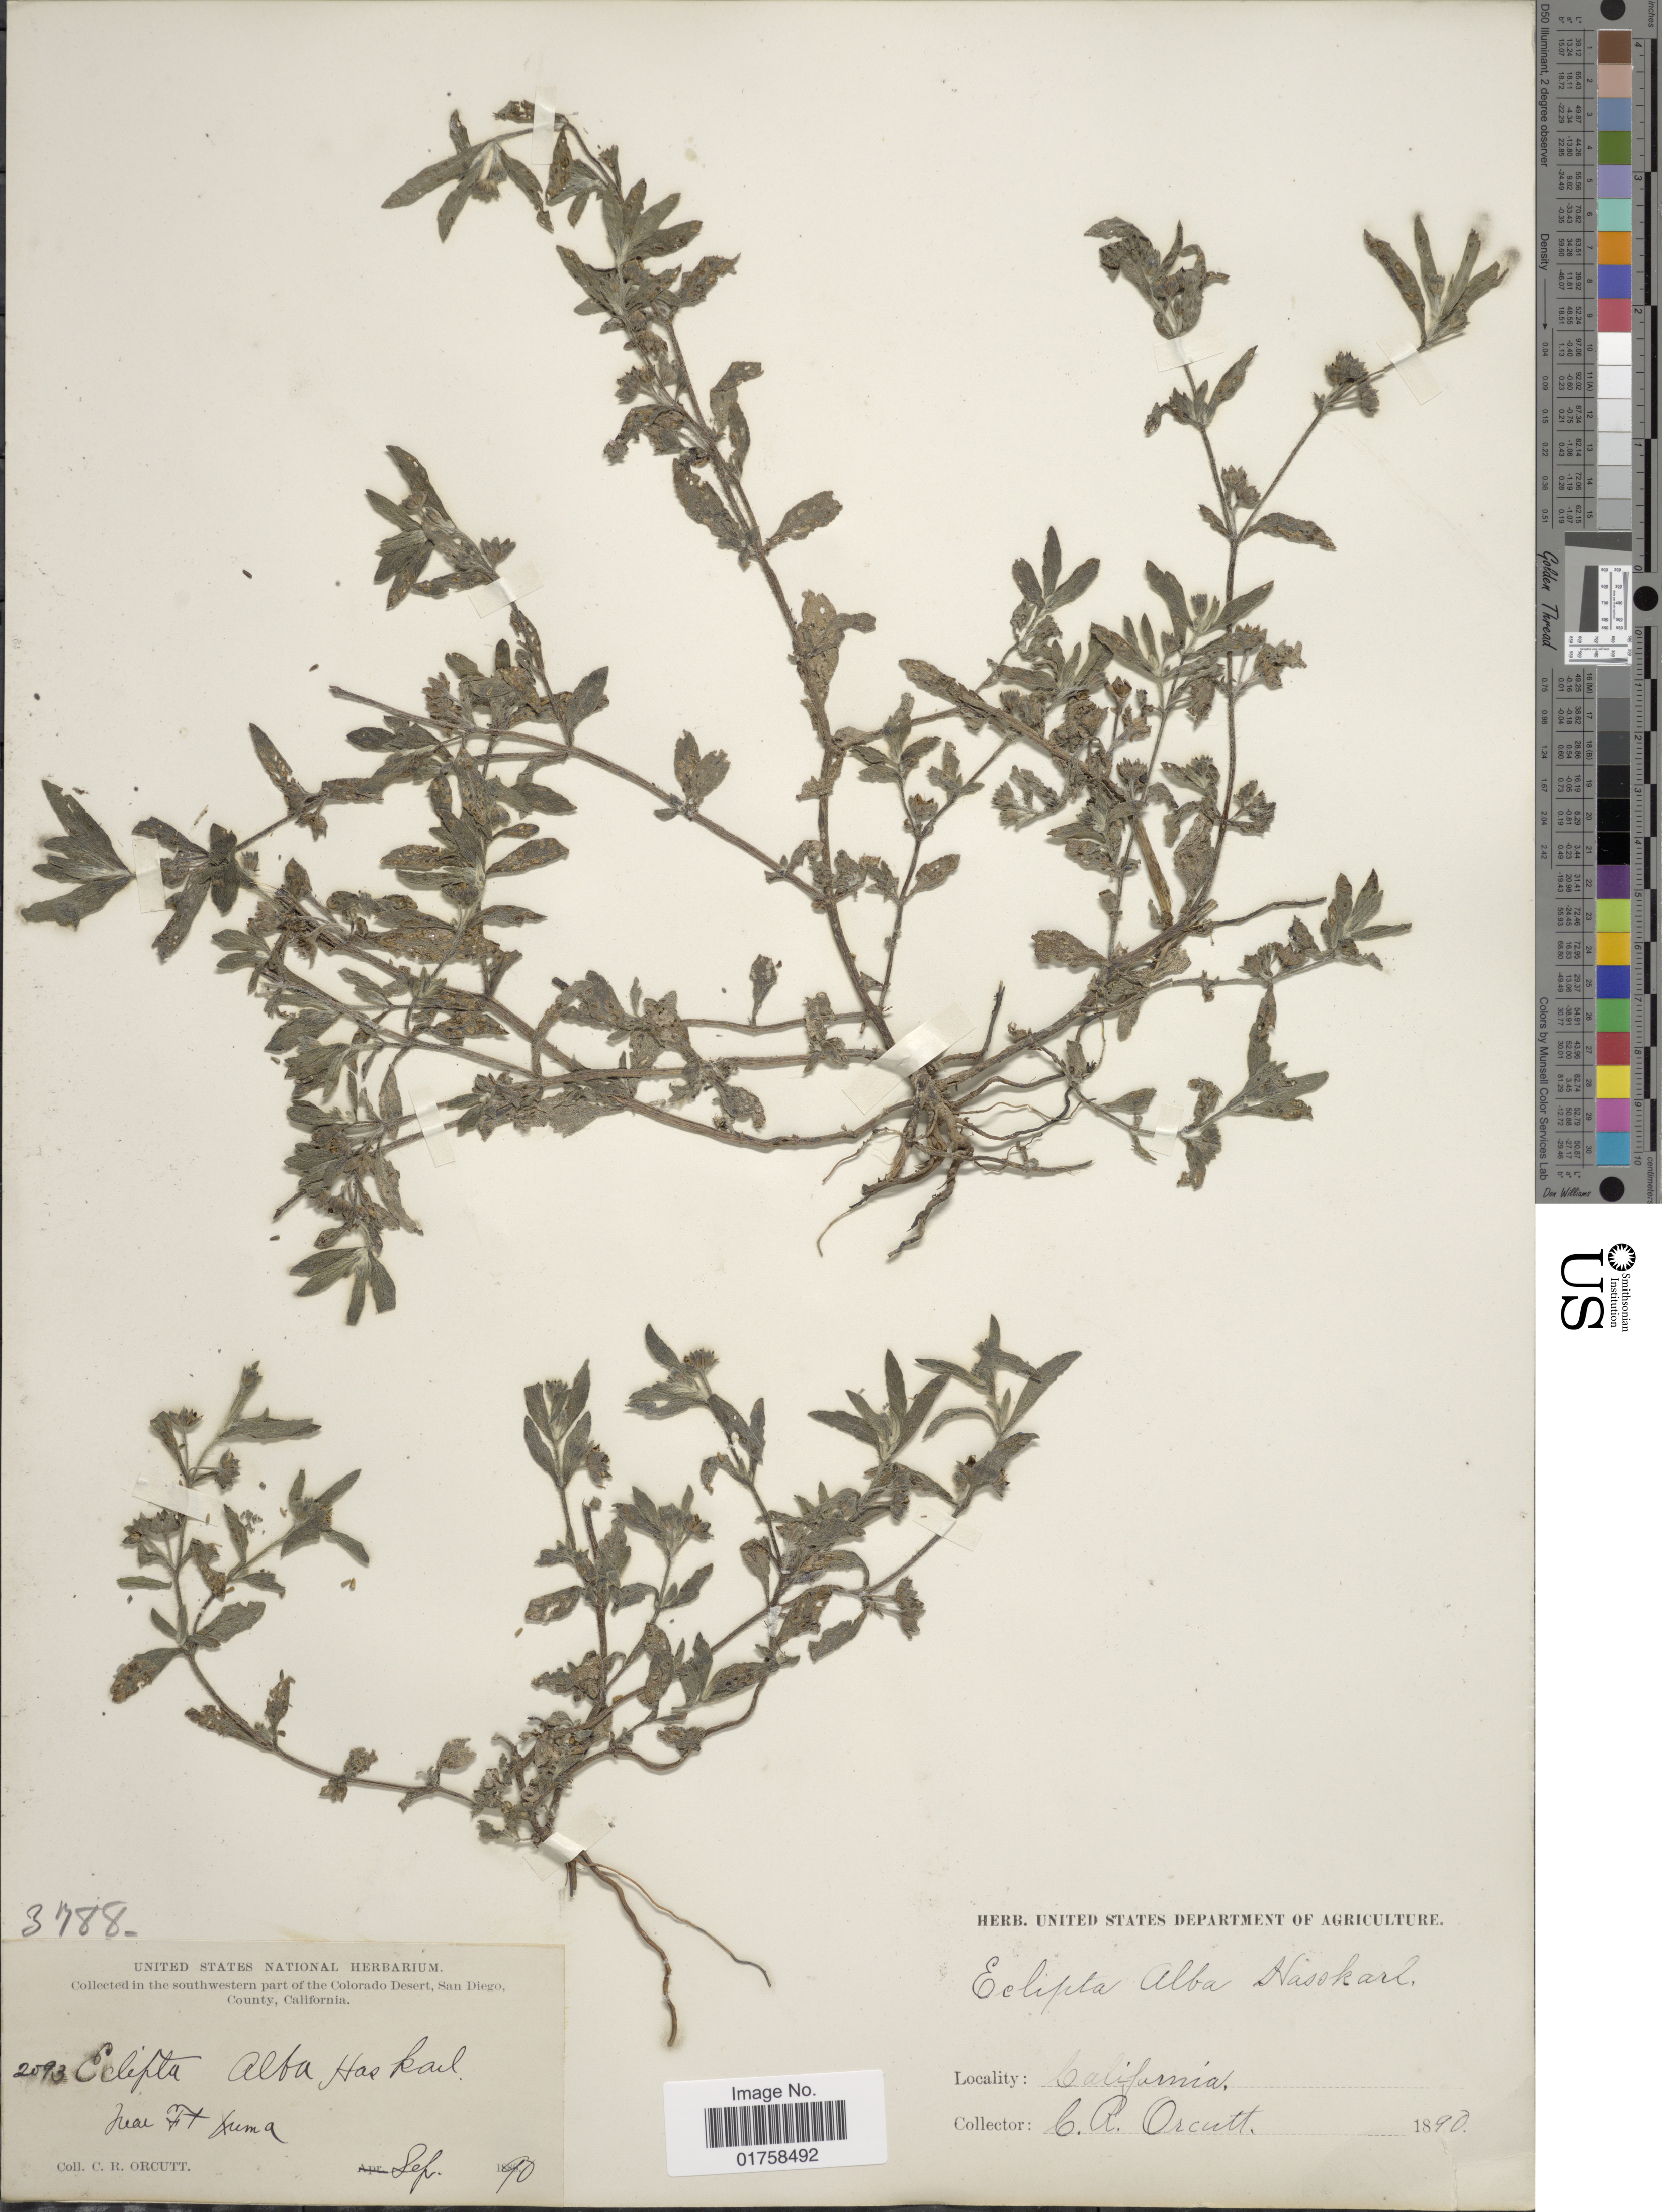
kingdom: Plantae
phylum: Tracheophyta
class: Magnoliopsida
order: Asterales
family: Asteraceae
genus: Eclipta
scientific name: Eclipta alba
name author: (L.) Hassk.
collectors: C. R. Orcutt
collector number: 2093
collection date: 1890-09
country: United States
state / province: California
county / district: San Diego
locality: Near Ft. Yuma. In the southwestern part of the Colorado Desert, San Diego, County, California.